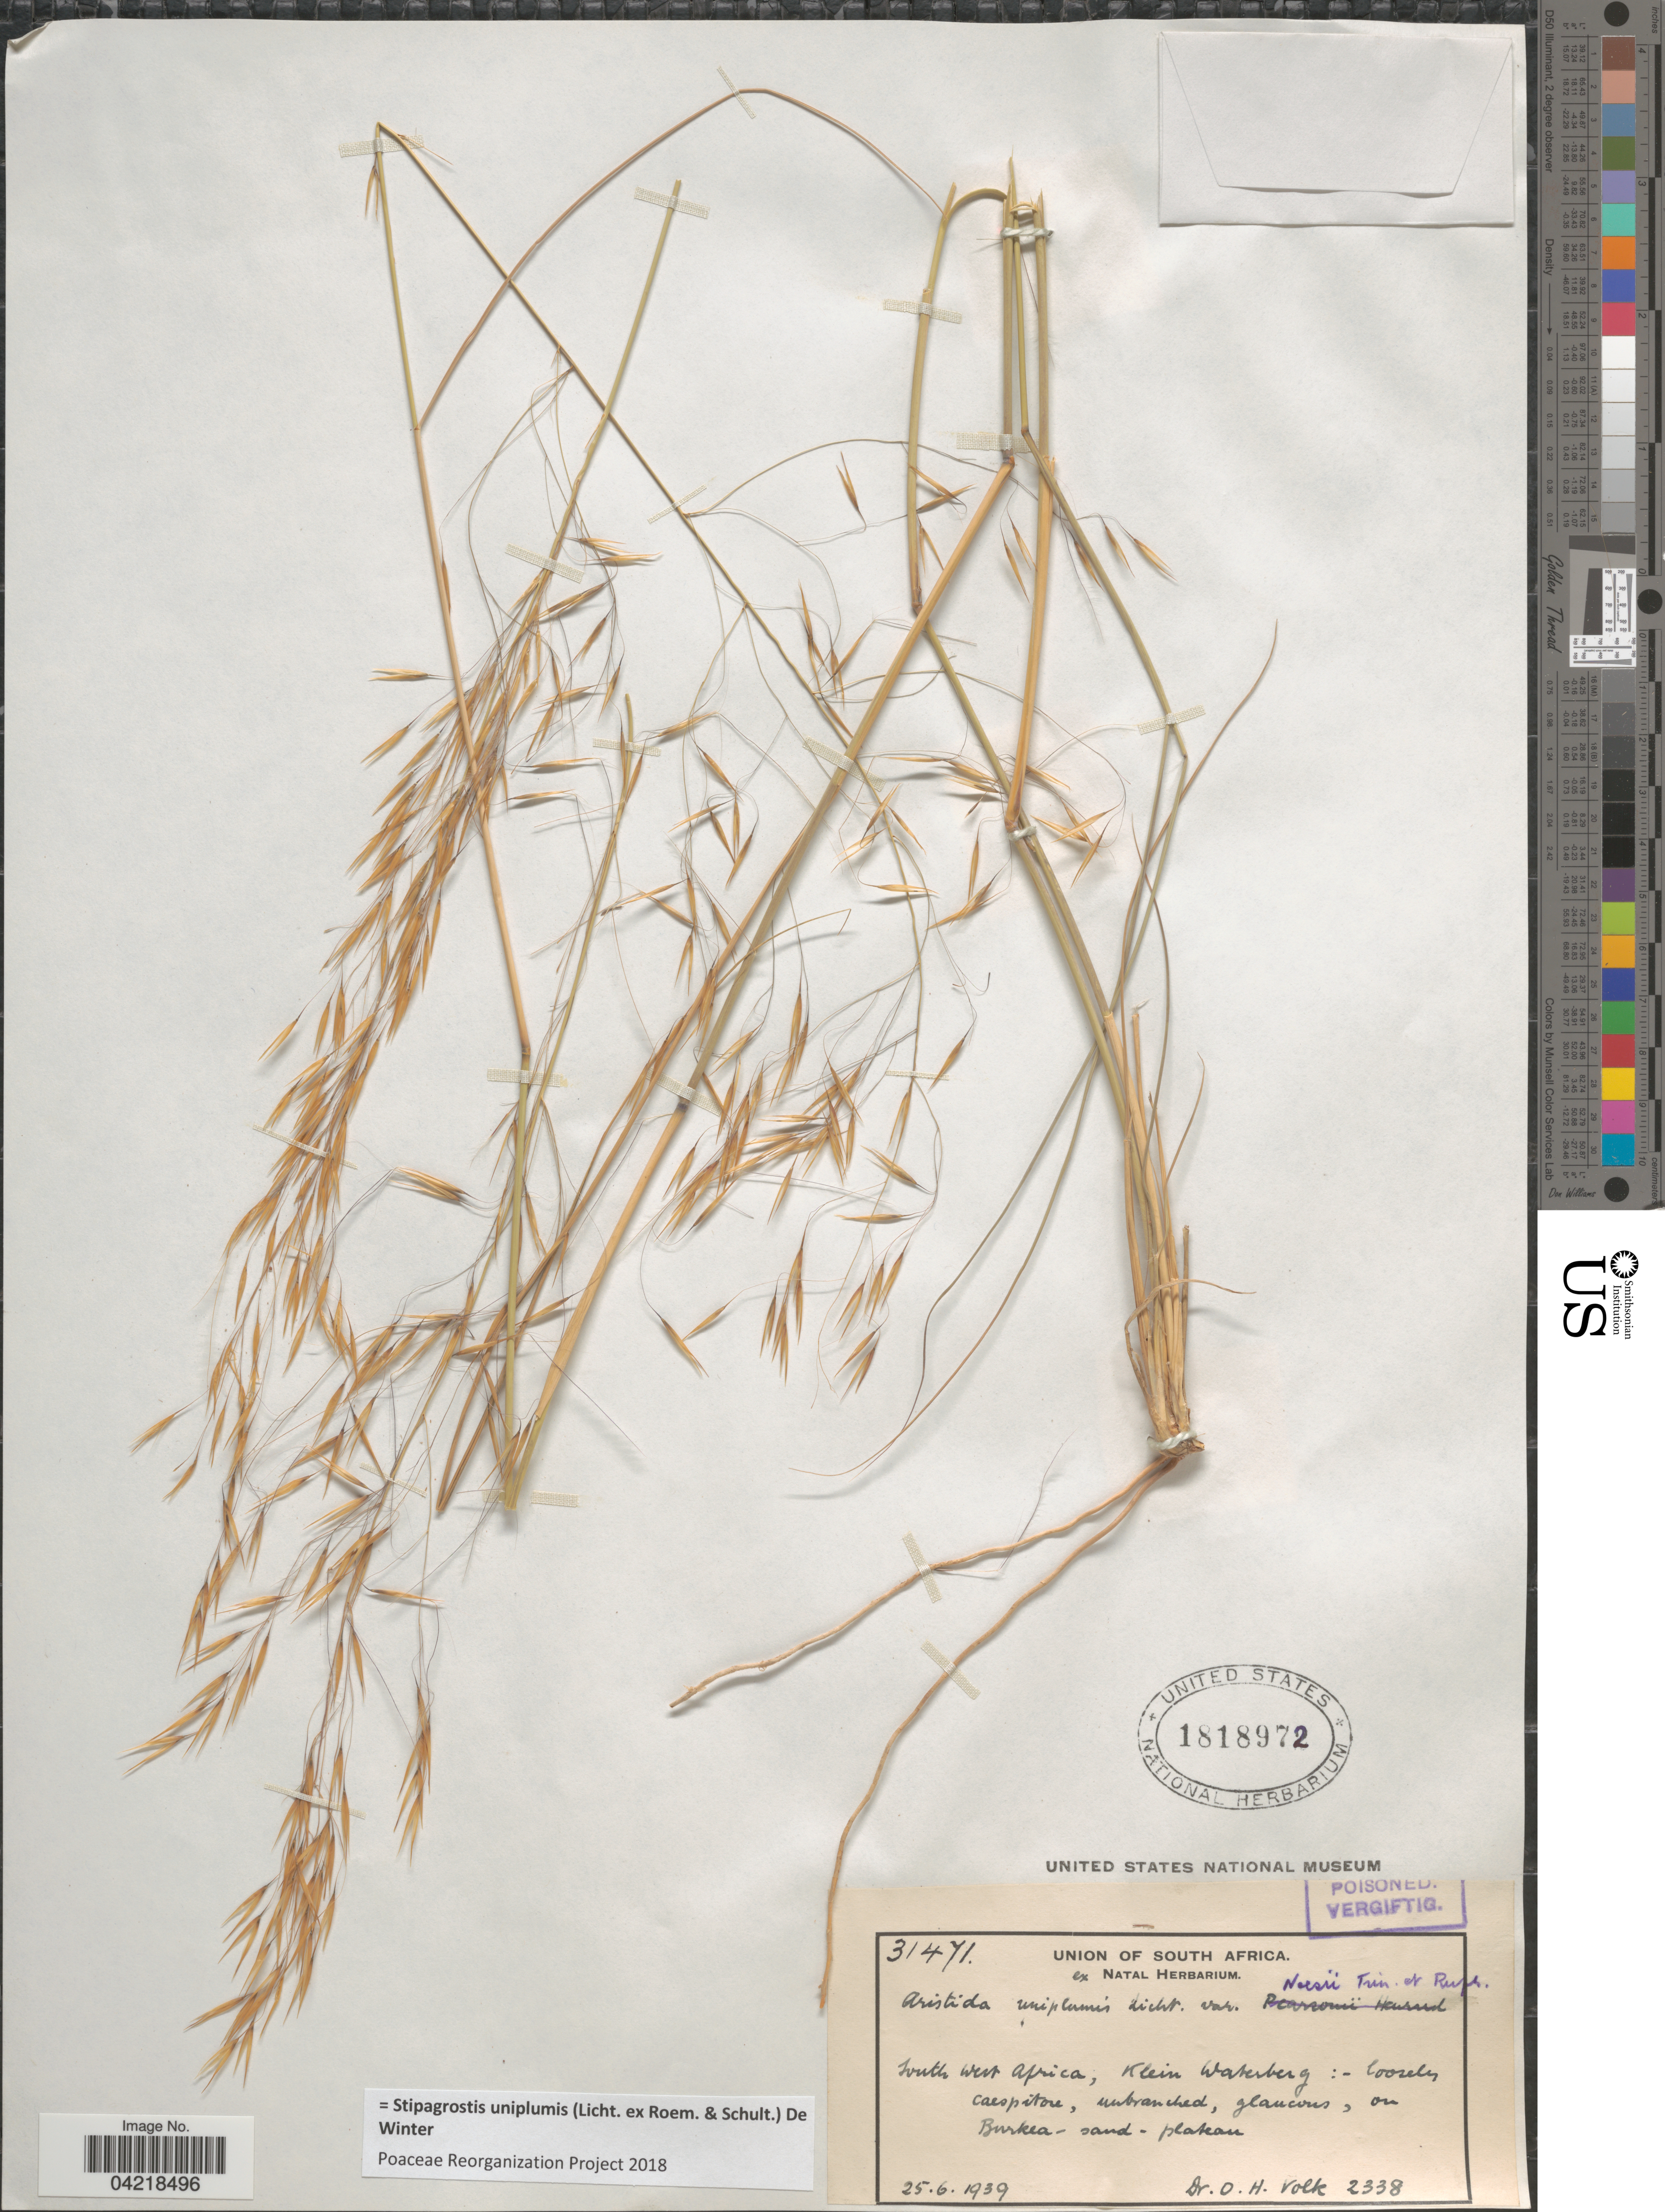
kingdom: Plantae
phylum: Tracheophyta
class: Liliopsida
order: Poales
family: Poaceae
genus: Stipagrostis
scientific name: Stipagrostis uniplumis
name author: (Licht.) De Winter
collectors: O. Volk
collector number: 2338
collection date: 1939-06-25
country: Namibia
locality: Union of South Africa. South West Africa, Klein Waterberg:- on Burkea- sand - plateau.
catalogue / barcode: US 1818972